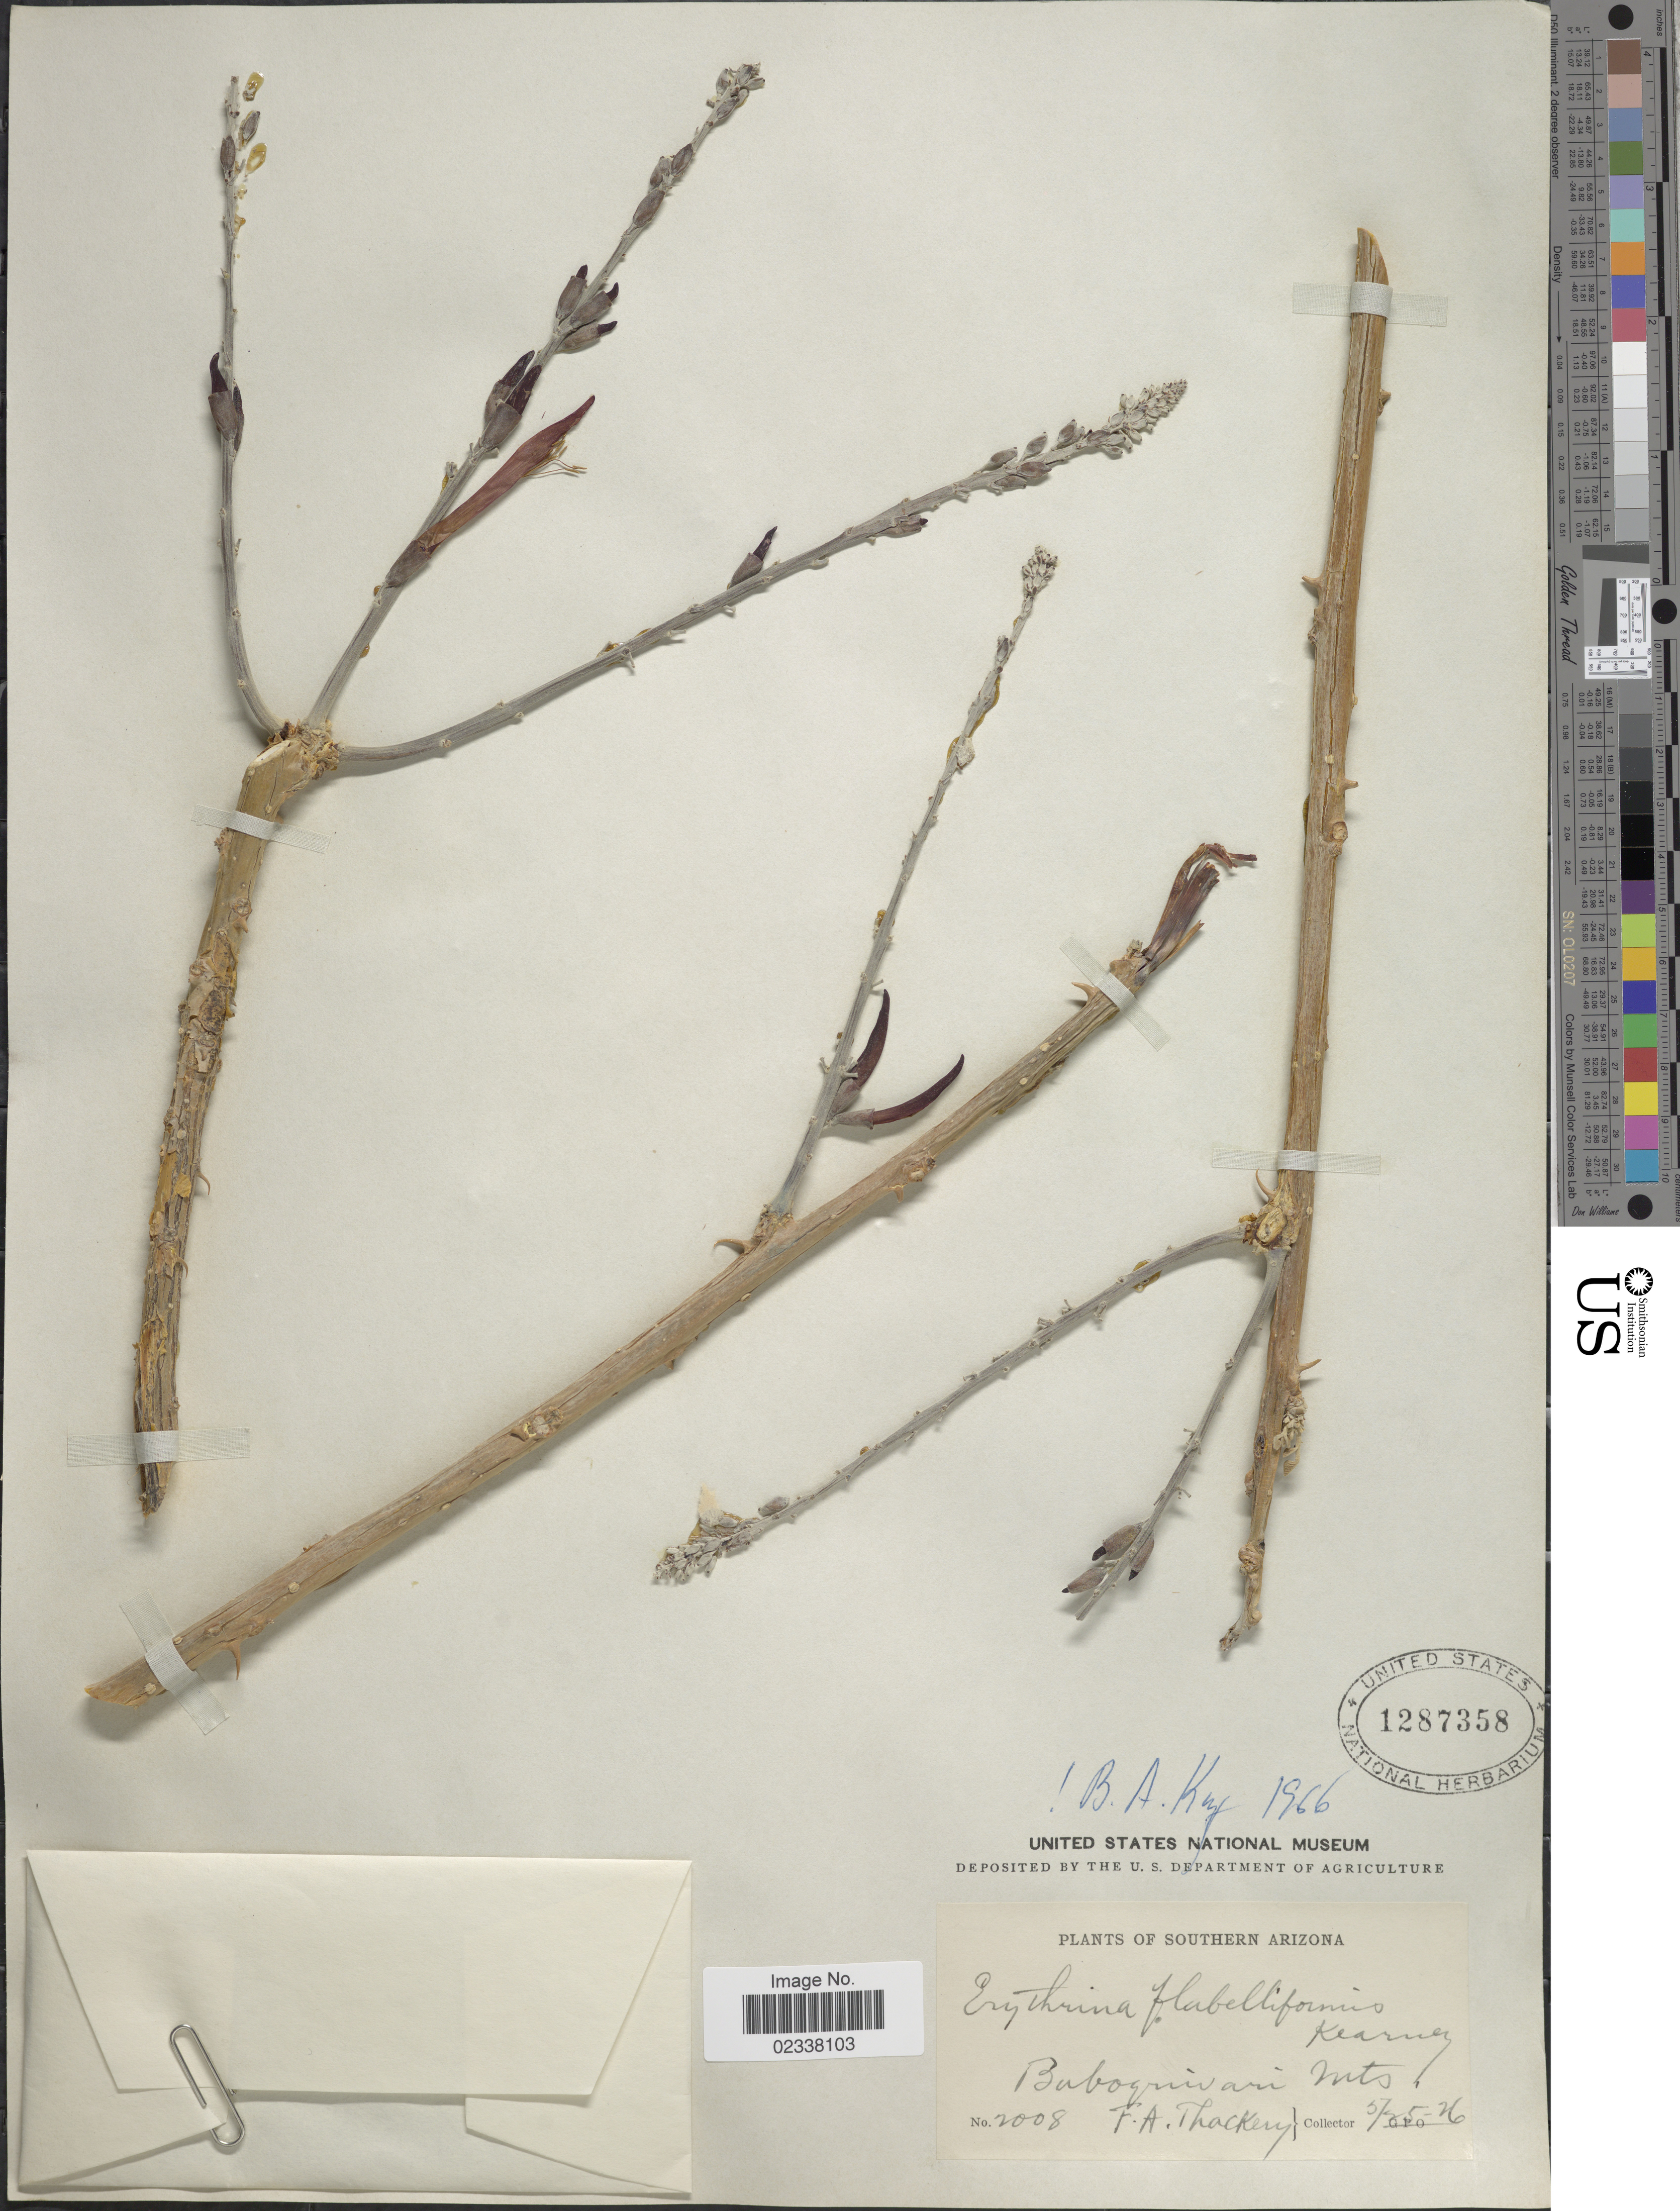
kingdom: Plantae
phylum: Tracheophyta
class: Magnoliopsida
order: Fabales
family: Fabaceae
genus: Erythrina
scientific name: Erythrina flabelliformis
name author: Kearney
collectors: F. Thackery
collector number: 2008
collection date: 1926-05-25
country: United States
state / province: Arizona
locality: Southern Arizona. Baboquivari Mts.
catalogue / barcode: US 1287358